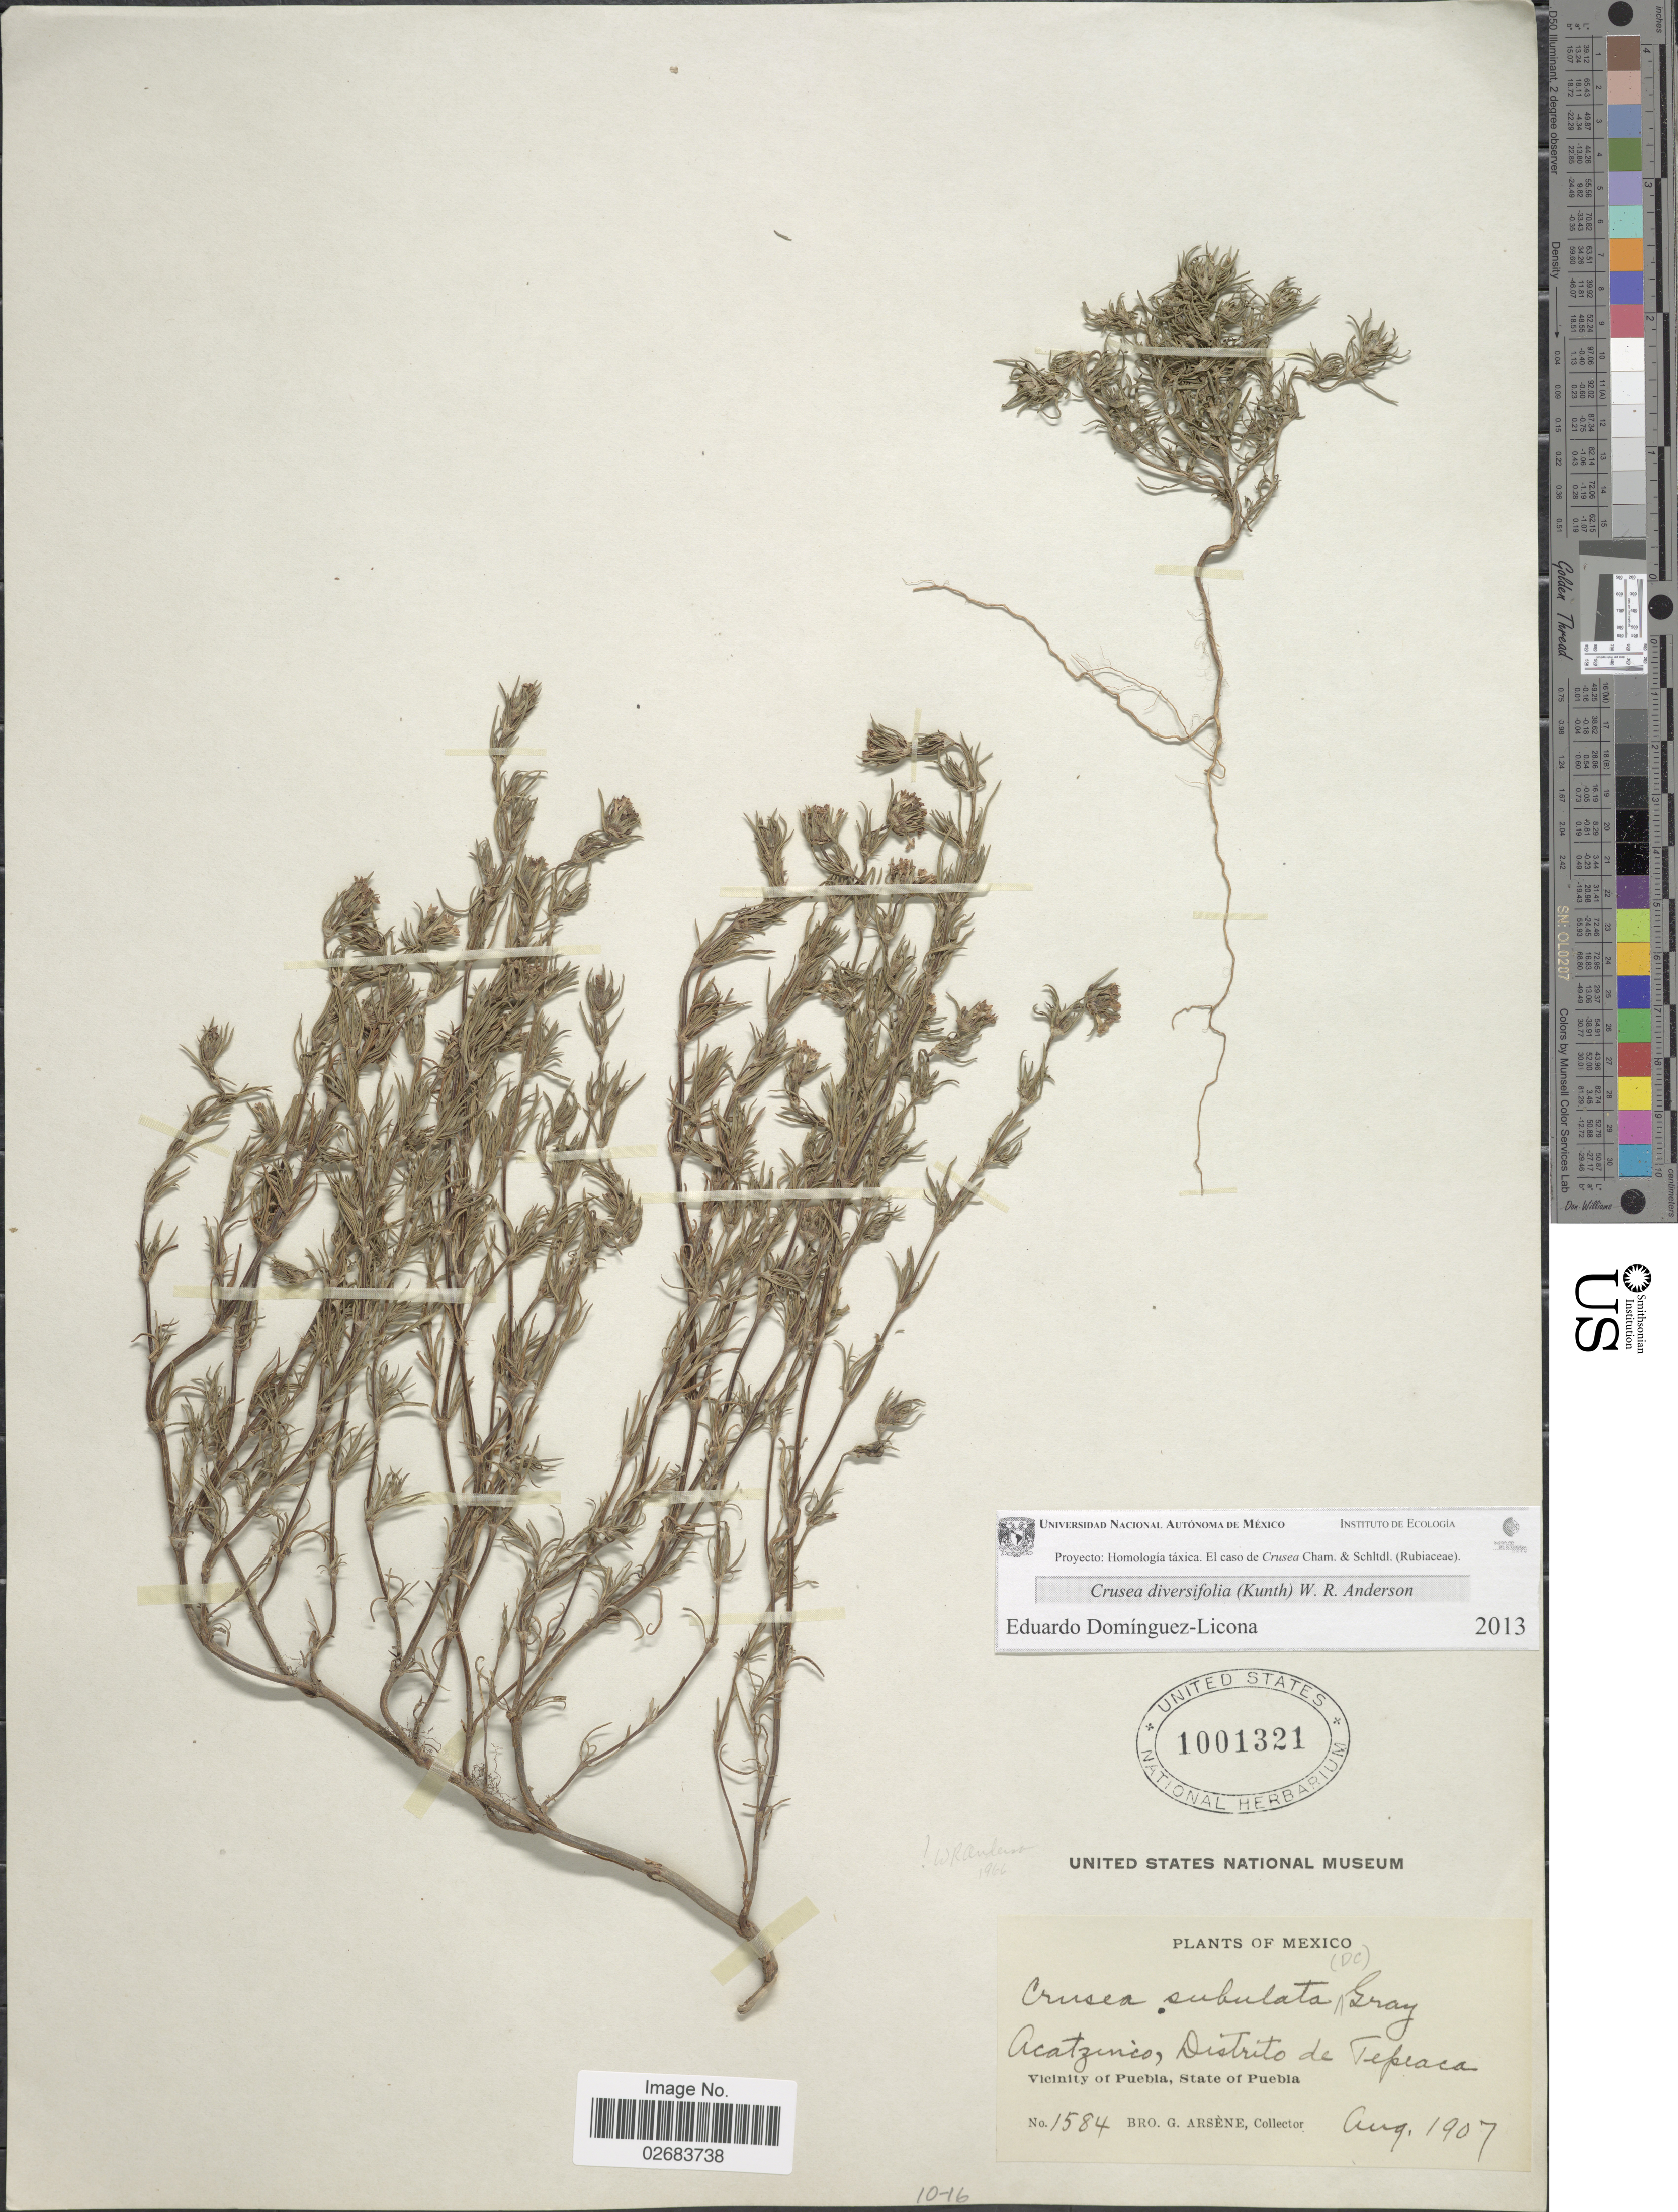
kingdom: Plantae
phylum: Tracheophyta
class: Magnoliopsida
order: Gentianales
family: Rubiaceae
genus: Crusea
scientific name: Crusea diversifolia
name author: (Kunth) W.R. Anderson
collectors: Bro. G. Arsène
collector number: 1584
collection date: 1907-08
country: Mexico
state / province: Puebla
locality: Acatzinco, Distrito de Tepeaca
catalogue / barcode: US 1001321